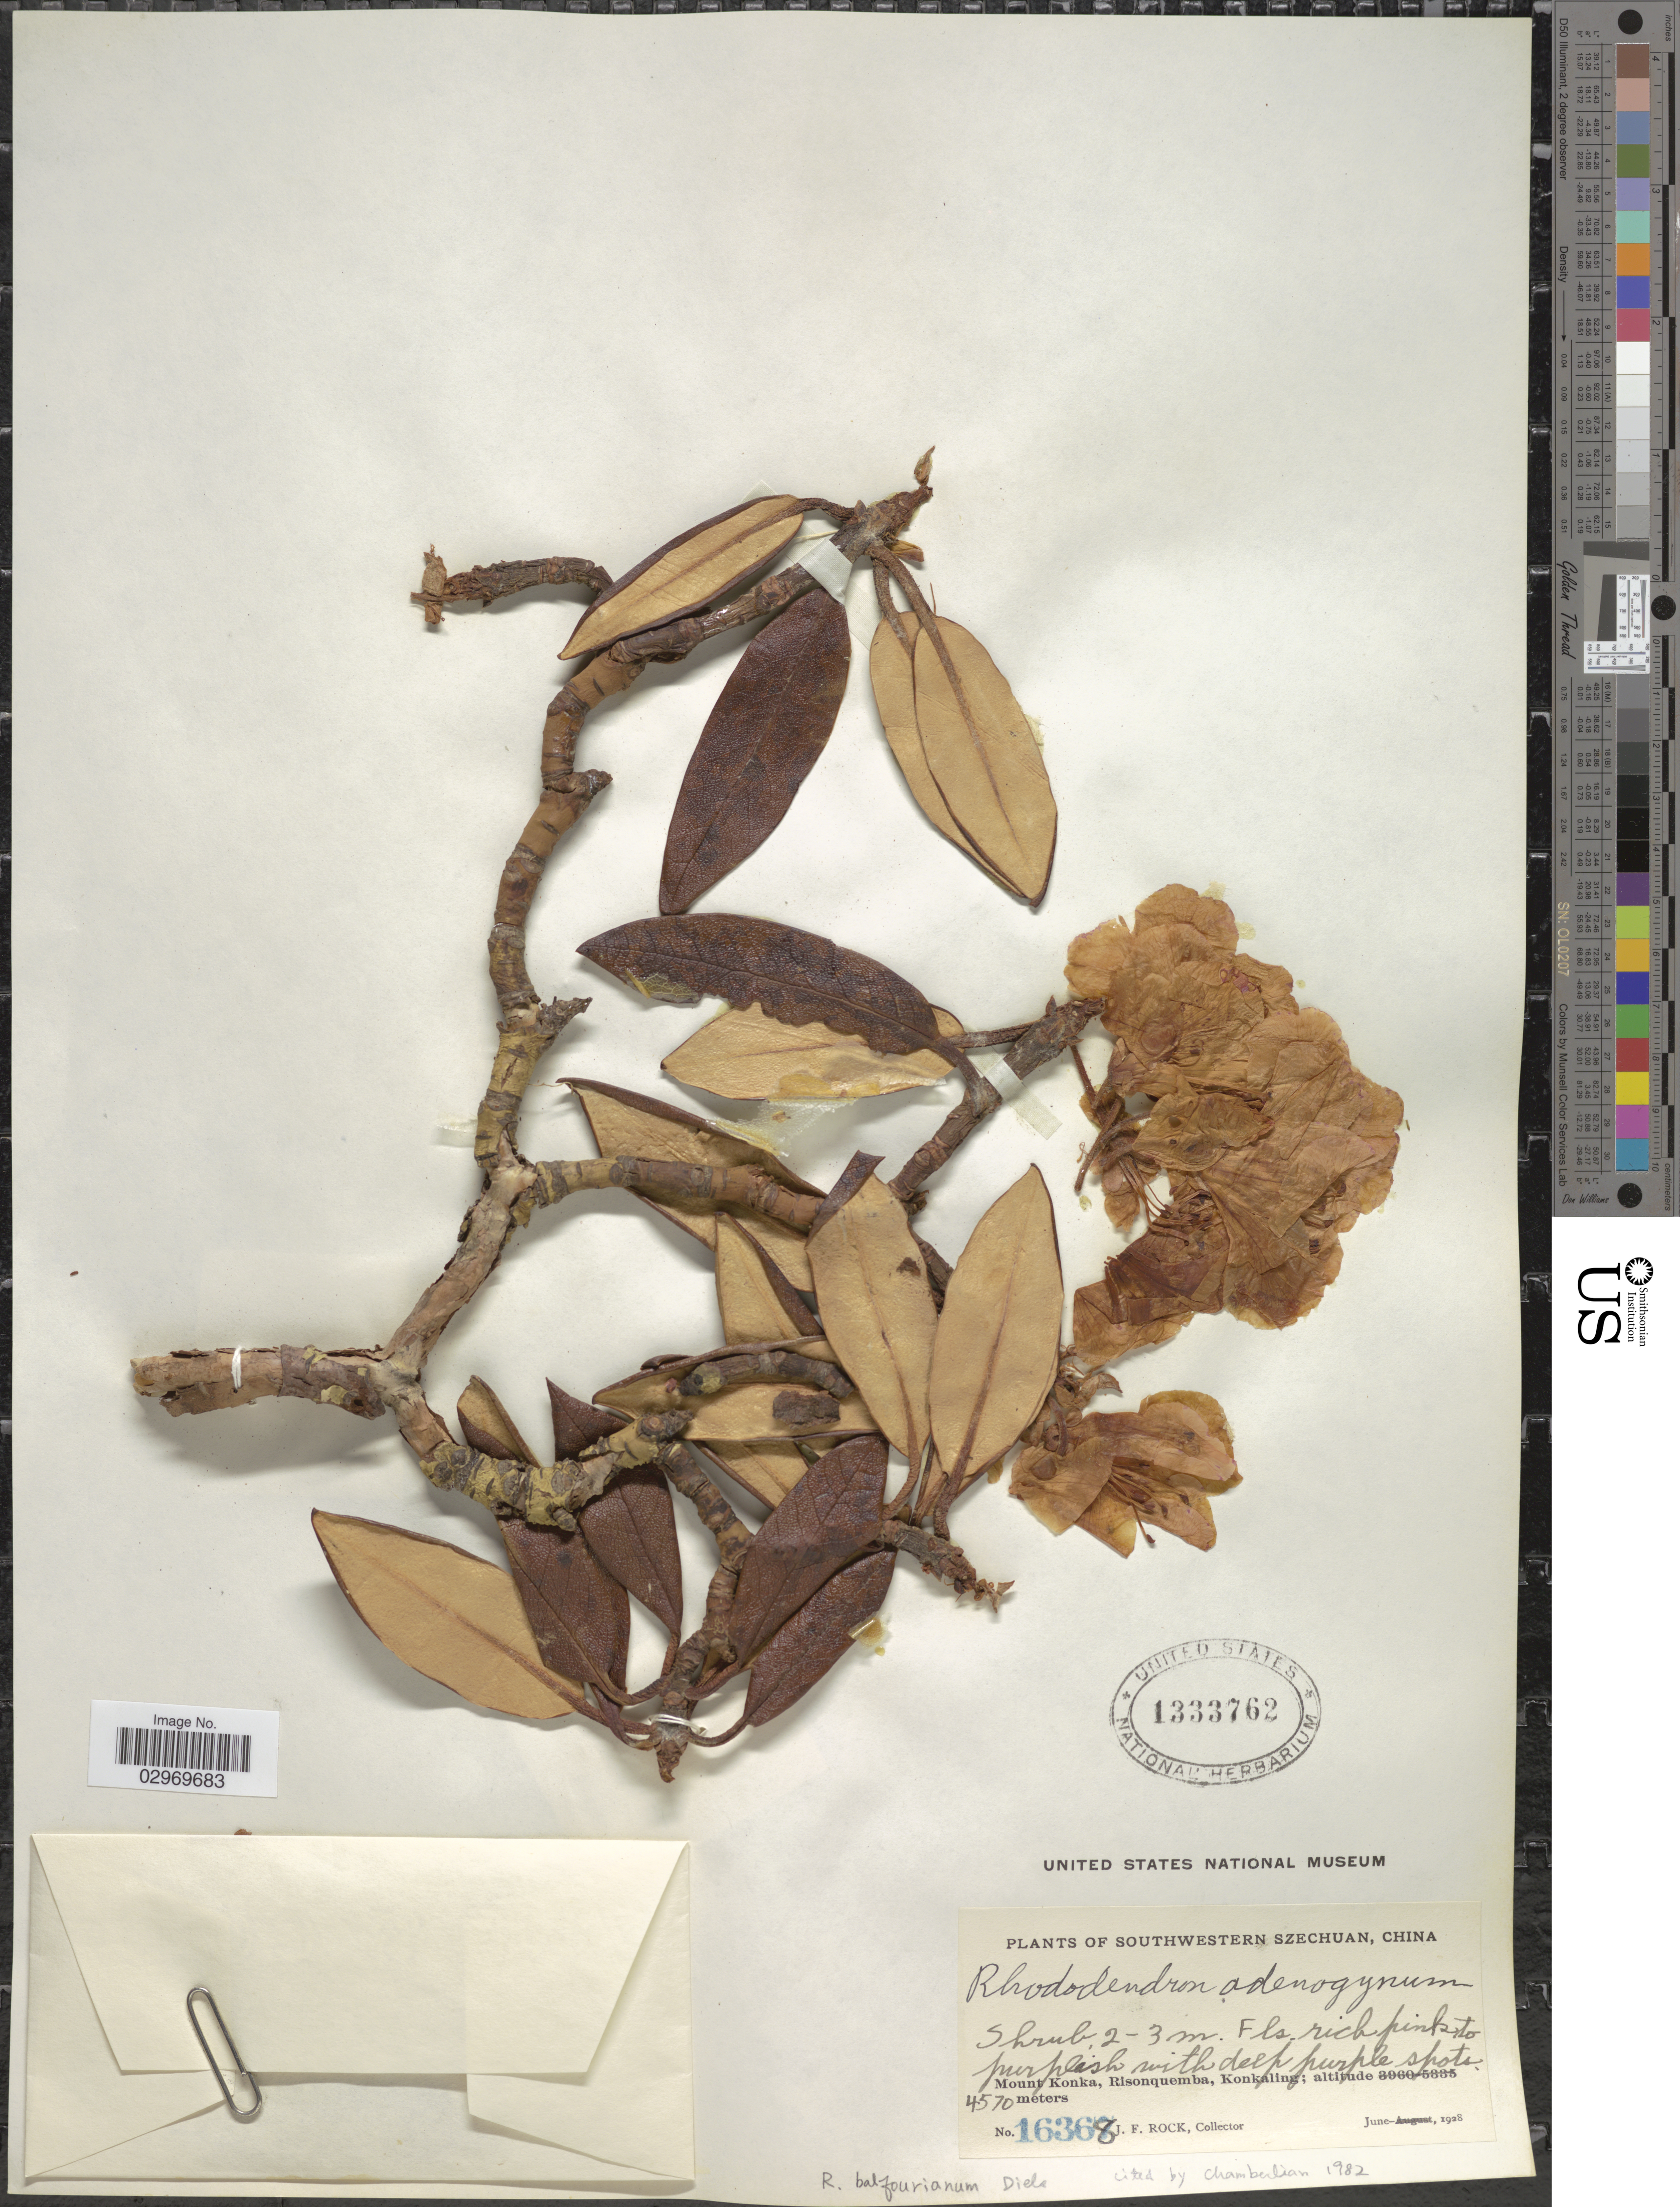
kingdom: Plantae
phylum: Tracheophyta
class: Magnoliopsida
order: Ericales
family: Ericaceae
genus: Rhododendron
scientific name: Rhododendron balfourianum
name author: Diels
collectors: J. Rock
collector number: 16368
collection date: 1928-06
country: China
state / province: Sichuan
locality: Southwestern Szechuan. Mount Konka, Risonquemba, Konkaling.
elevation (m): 4570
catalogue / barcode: US 1333762